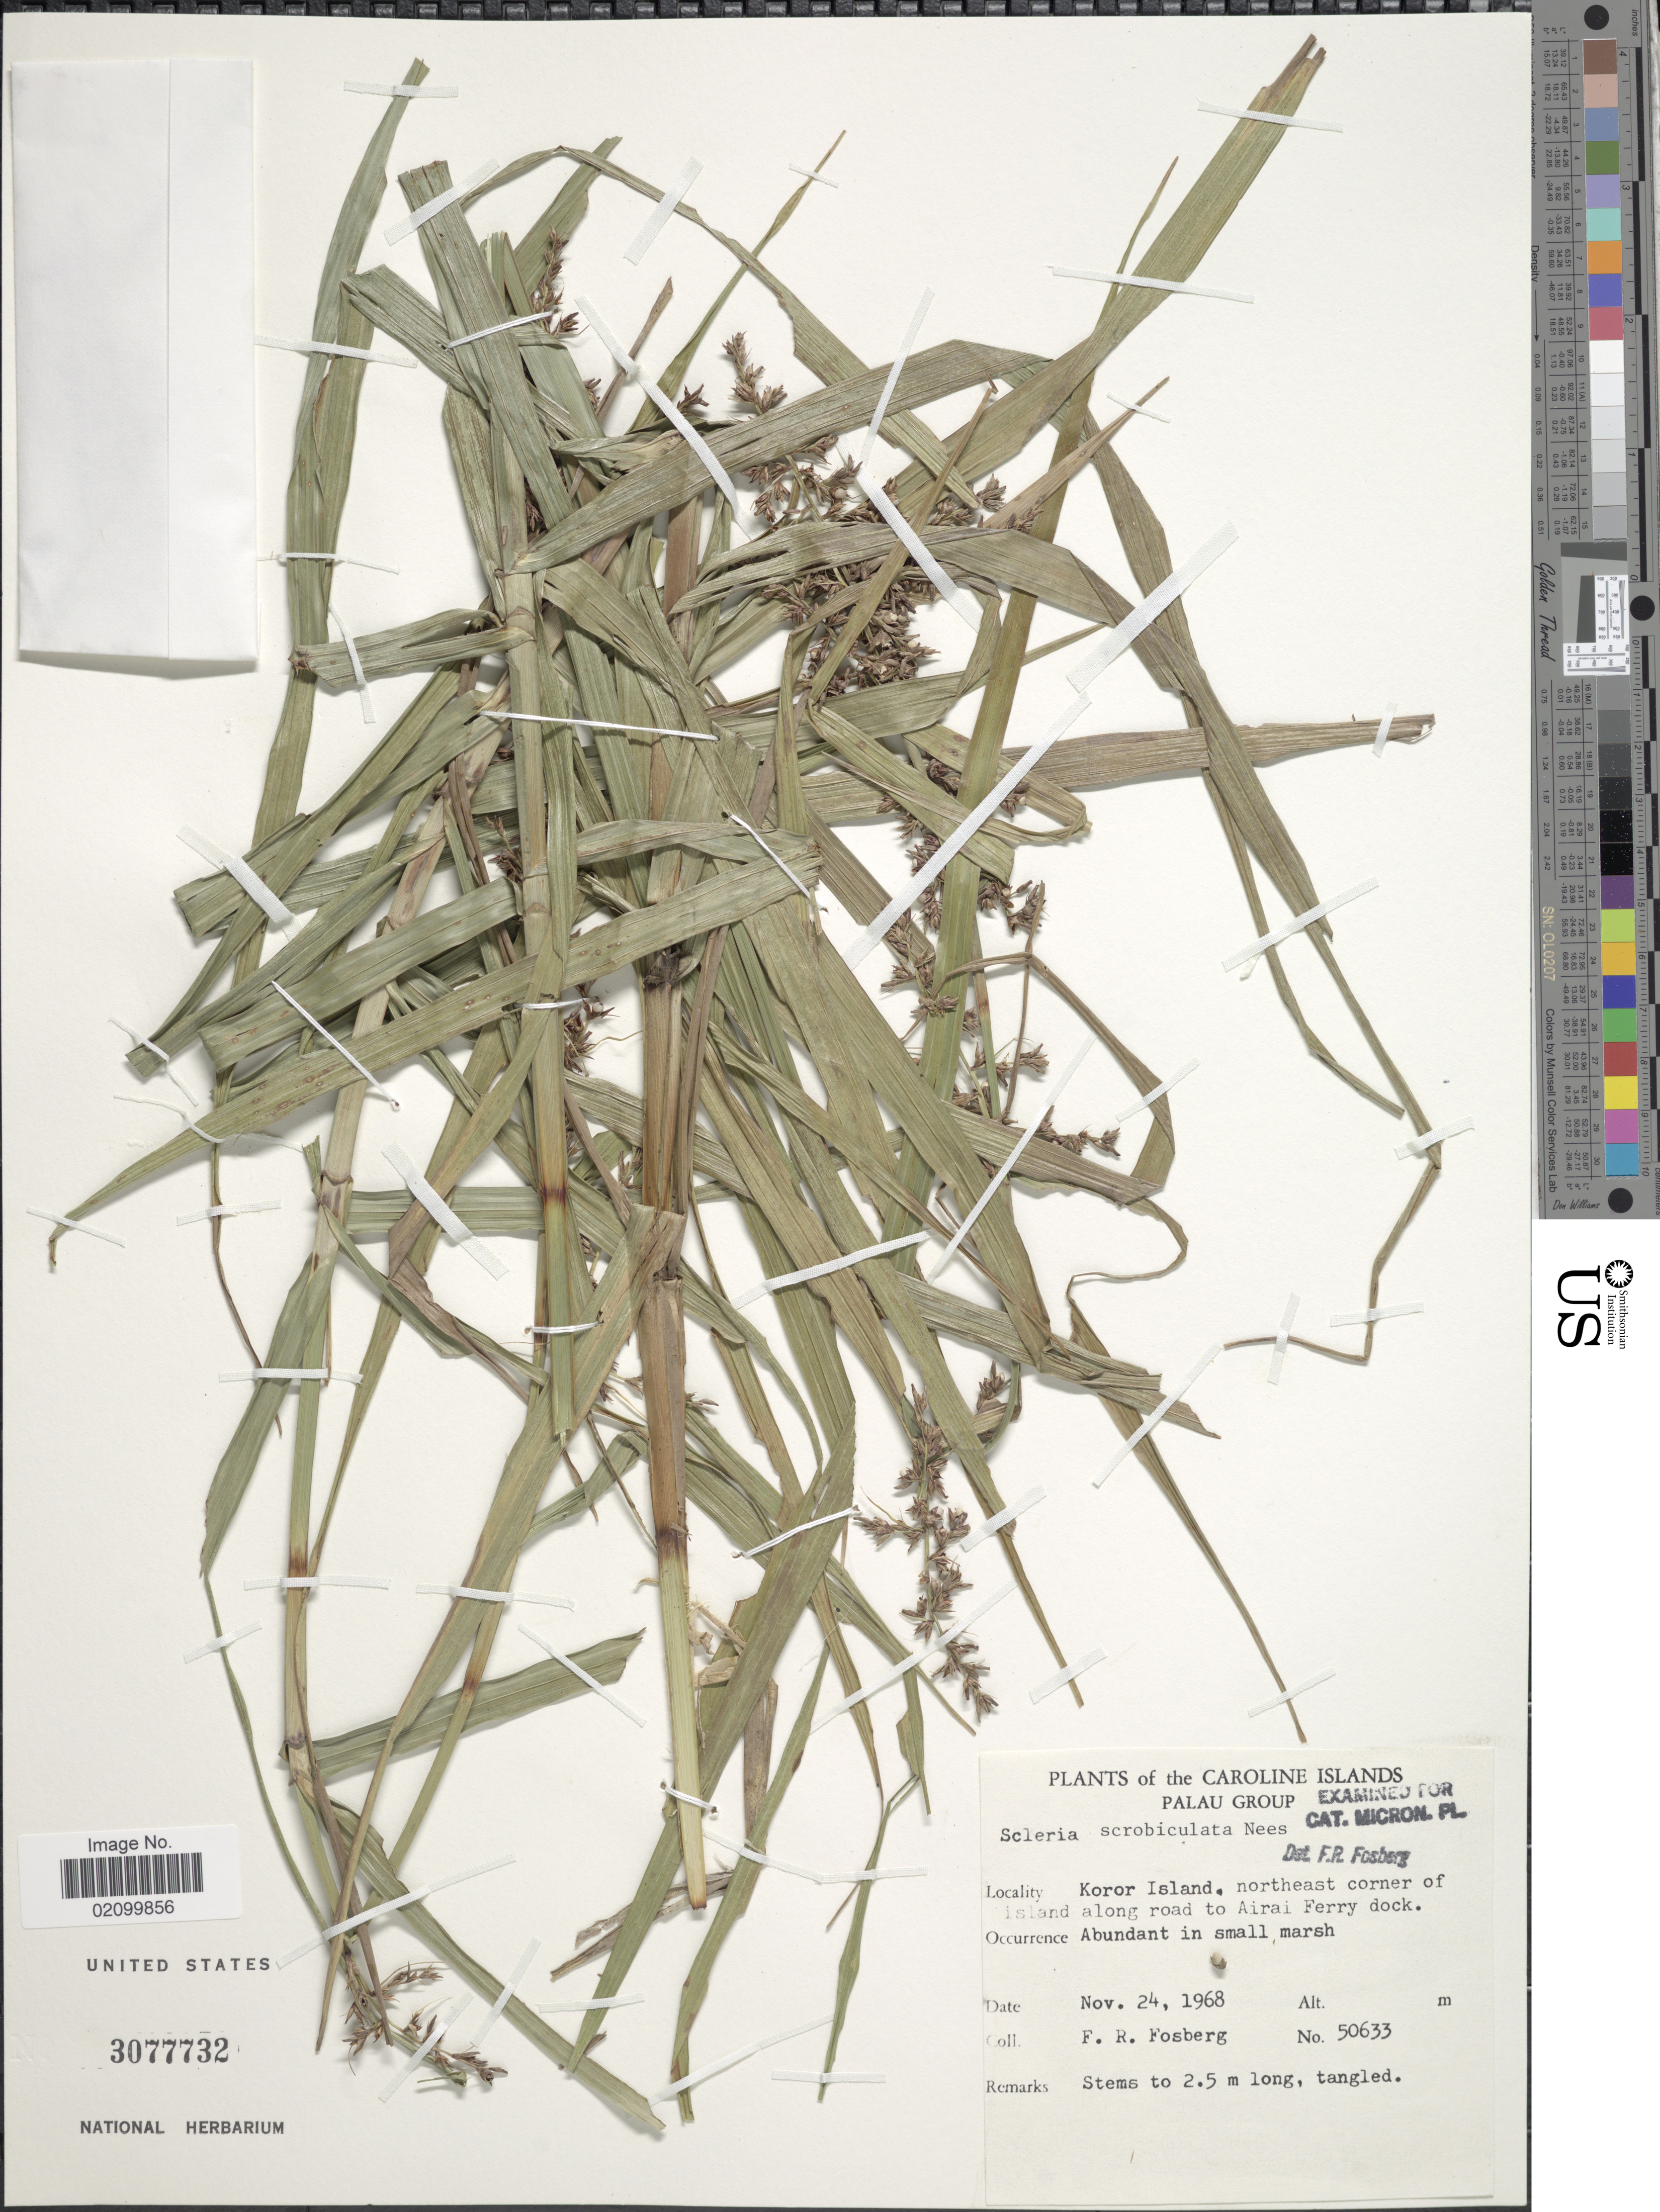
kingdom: Plantae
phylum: Tracheophyta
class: Liliopsida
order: Poales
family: Cyperaceae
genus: Scleria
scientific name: Scleria scrobiculata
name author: Nees & Meyen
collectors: F. R. Fosberg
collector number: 50633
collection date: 1968-11-24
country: Palau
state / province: Koror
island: Oreor [Koror]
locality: Caroline Islands, Palau Group. Koror Island, northeast corner of island along road to Airai Ferry dock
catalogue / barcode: US 3077732